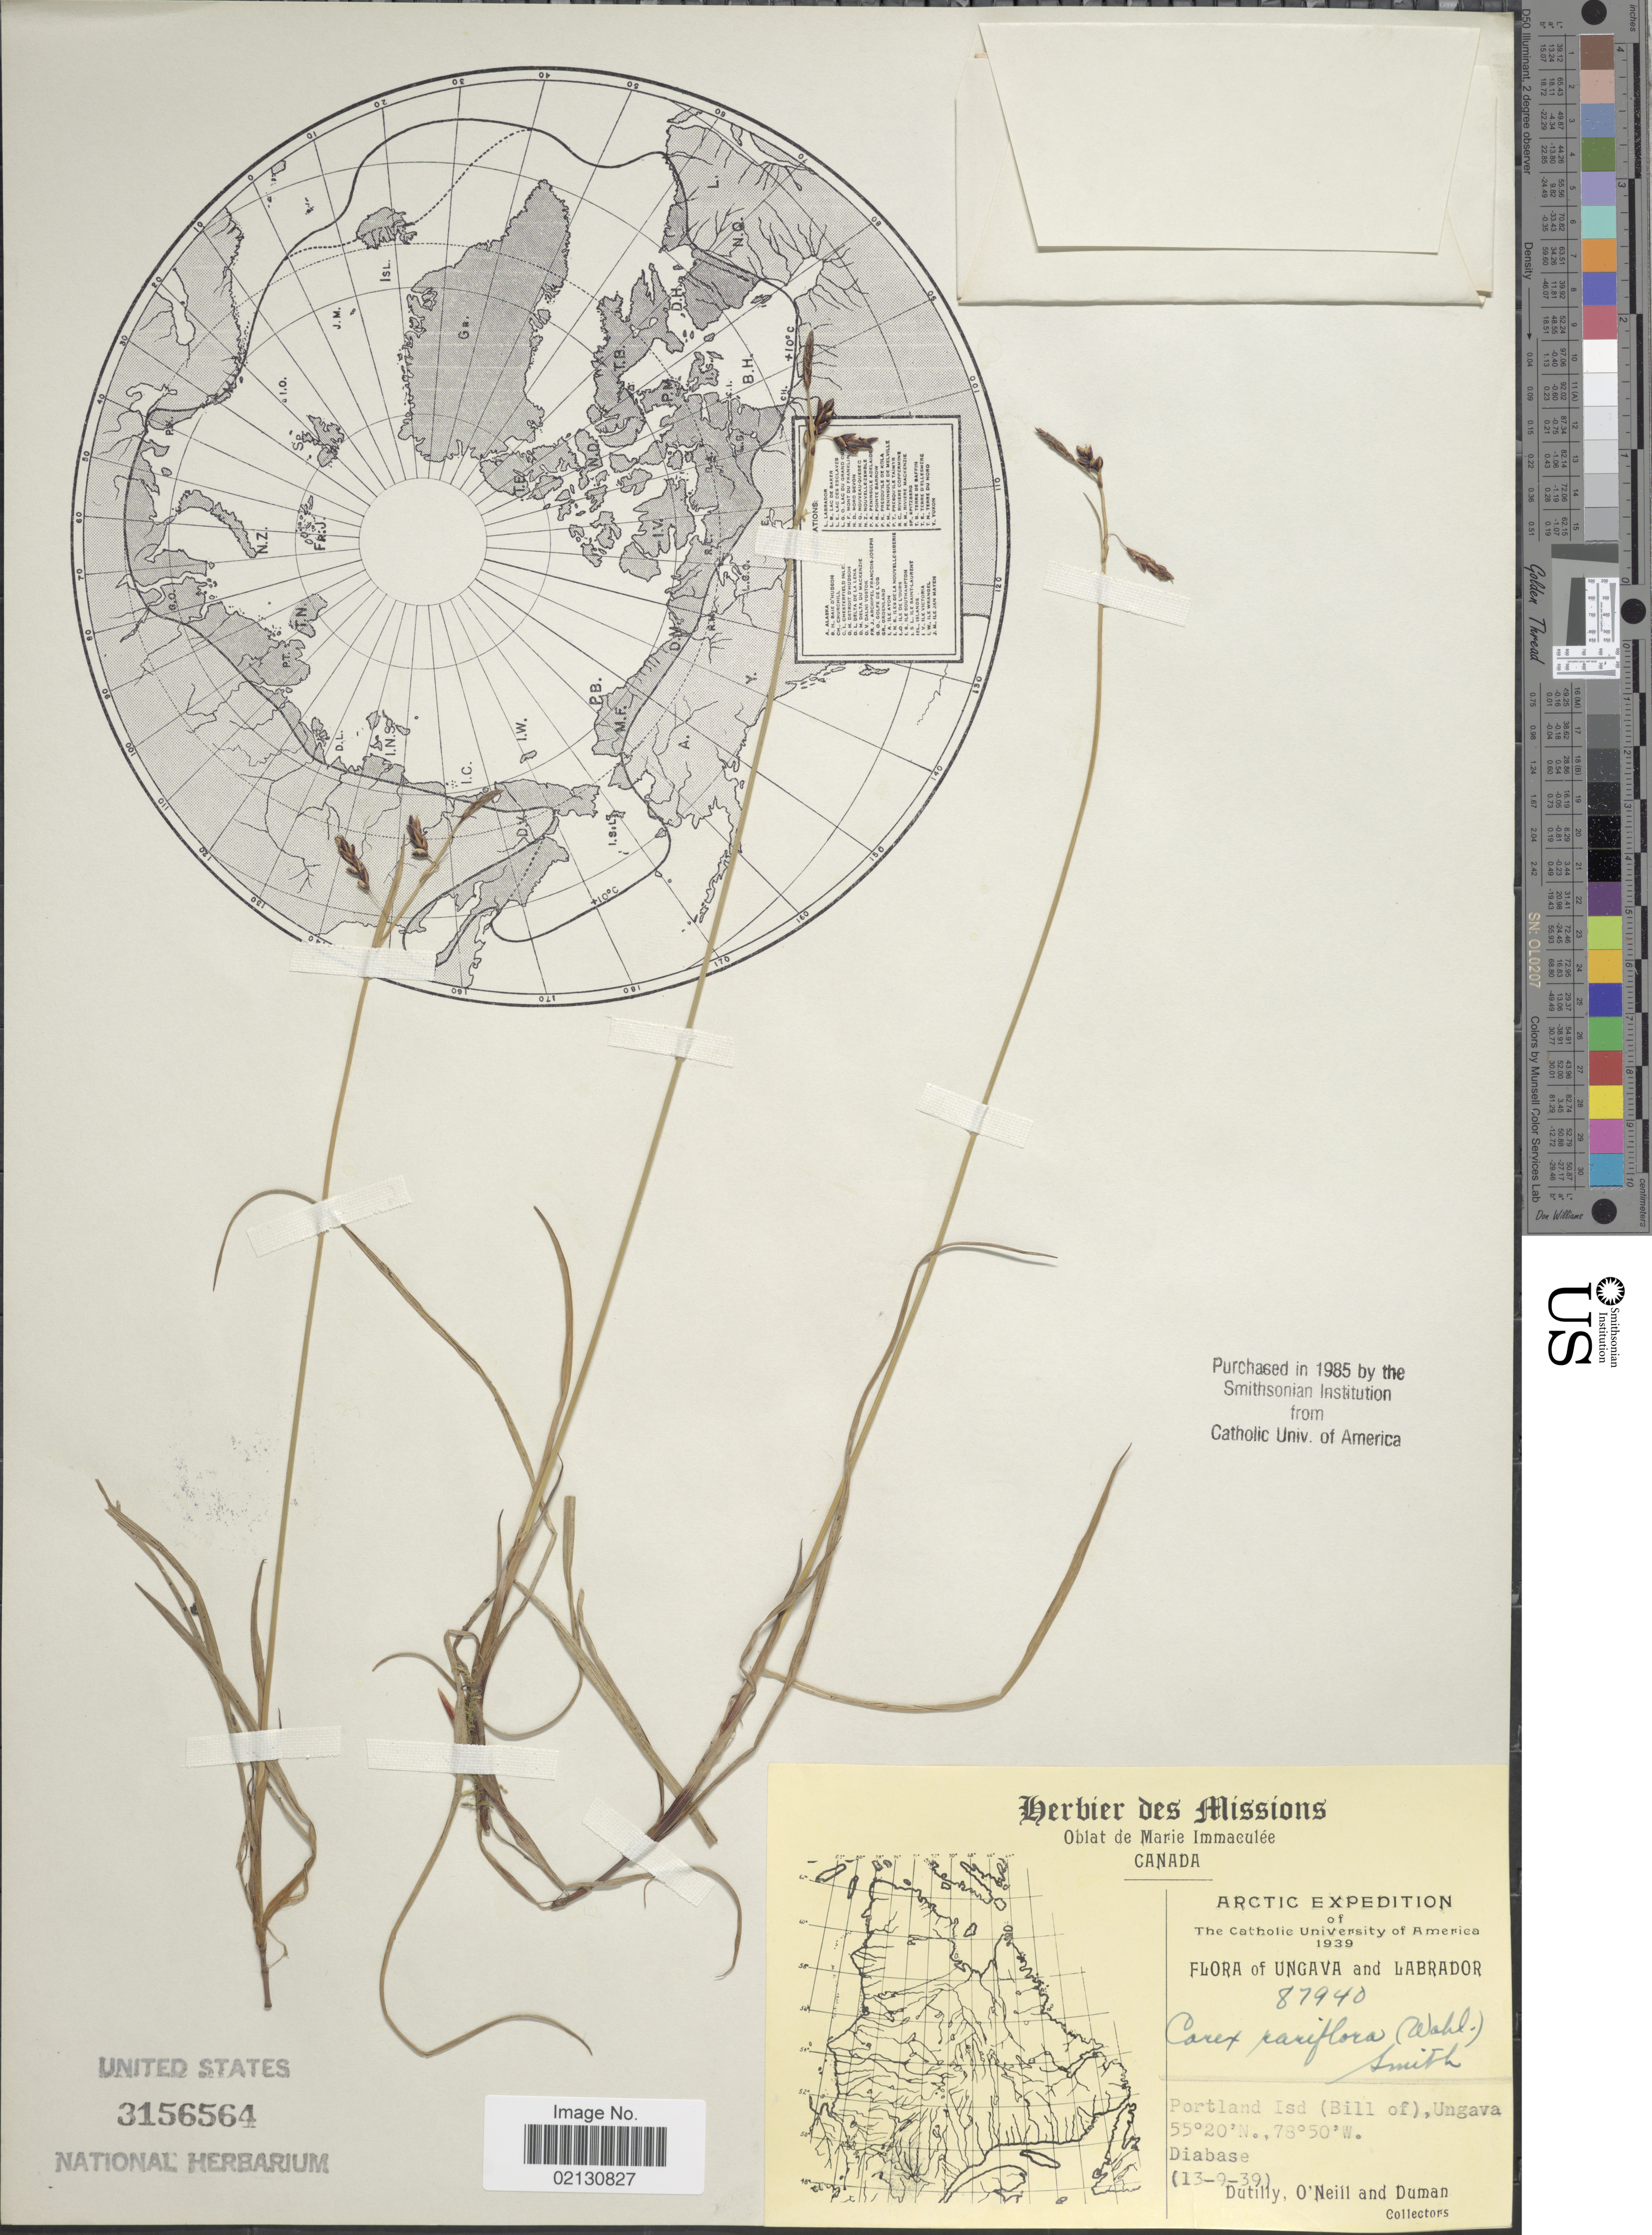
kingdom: Plantae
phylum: Tracheophyta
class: Liliopsida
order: Poales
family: Cyperaceae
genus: Carex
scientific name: Carex rariflora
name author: (Wahlenb.) Sm.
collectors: -. Dutilly, O' Neill & -. Duman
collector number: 87940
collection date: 1939-09-13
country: Canada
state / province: Nunavut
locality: Arctic. Ungava. Portland Isd (Bill of)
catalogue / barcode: US 3156564